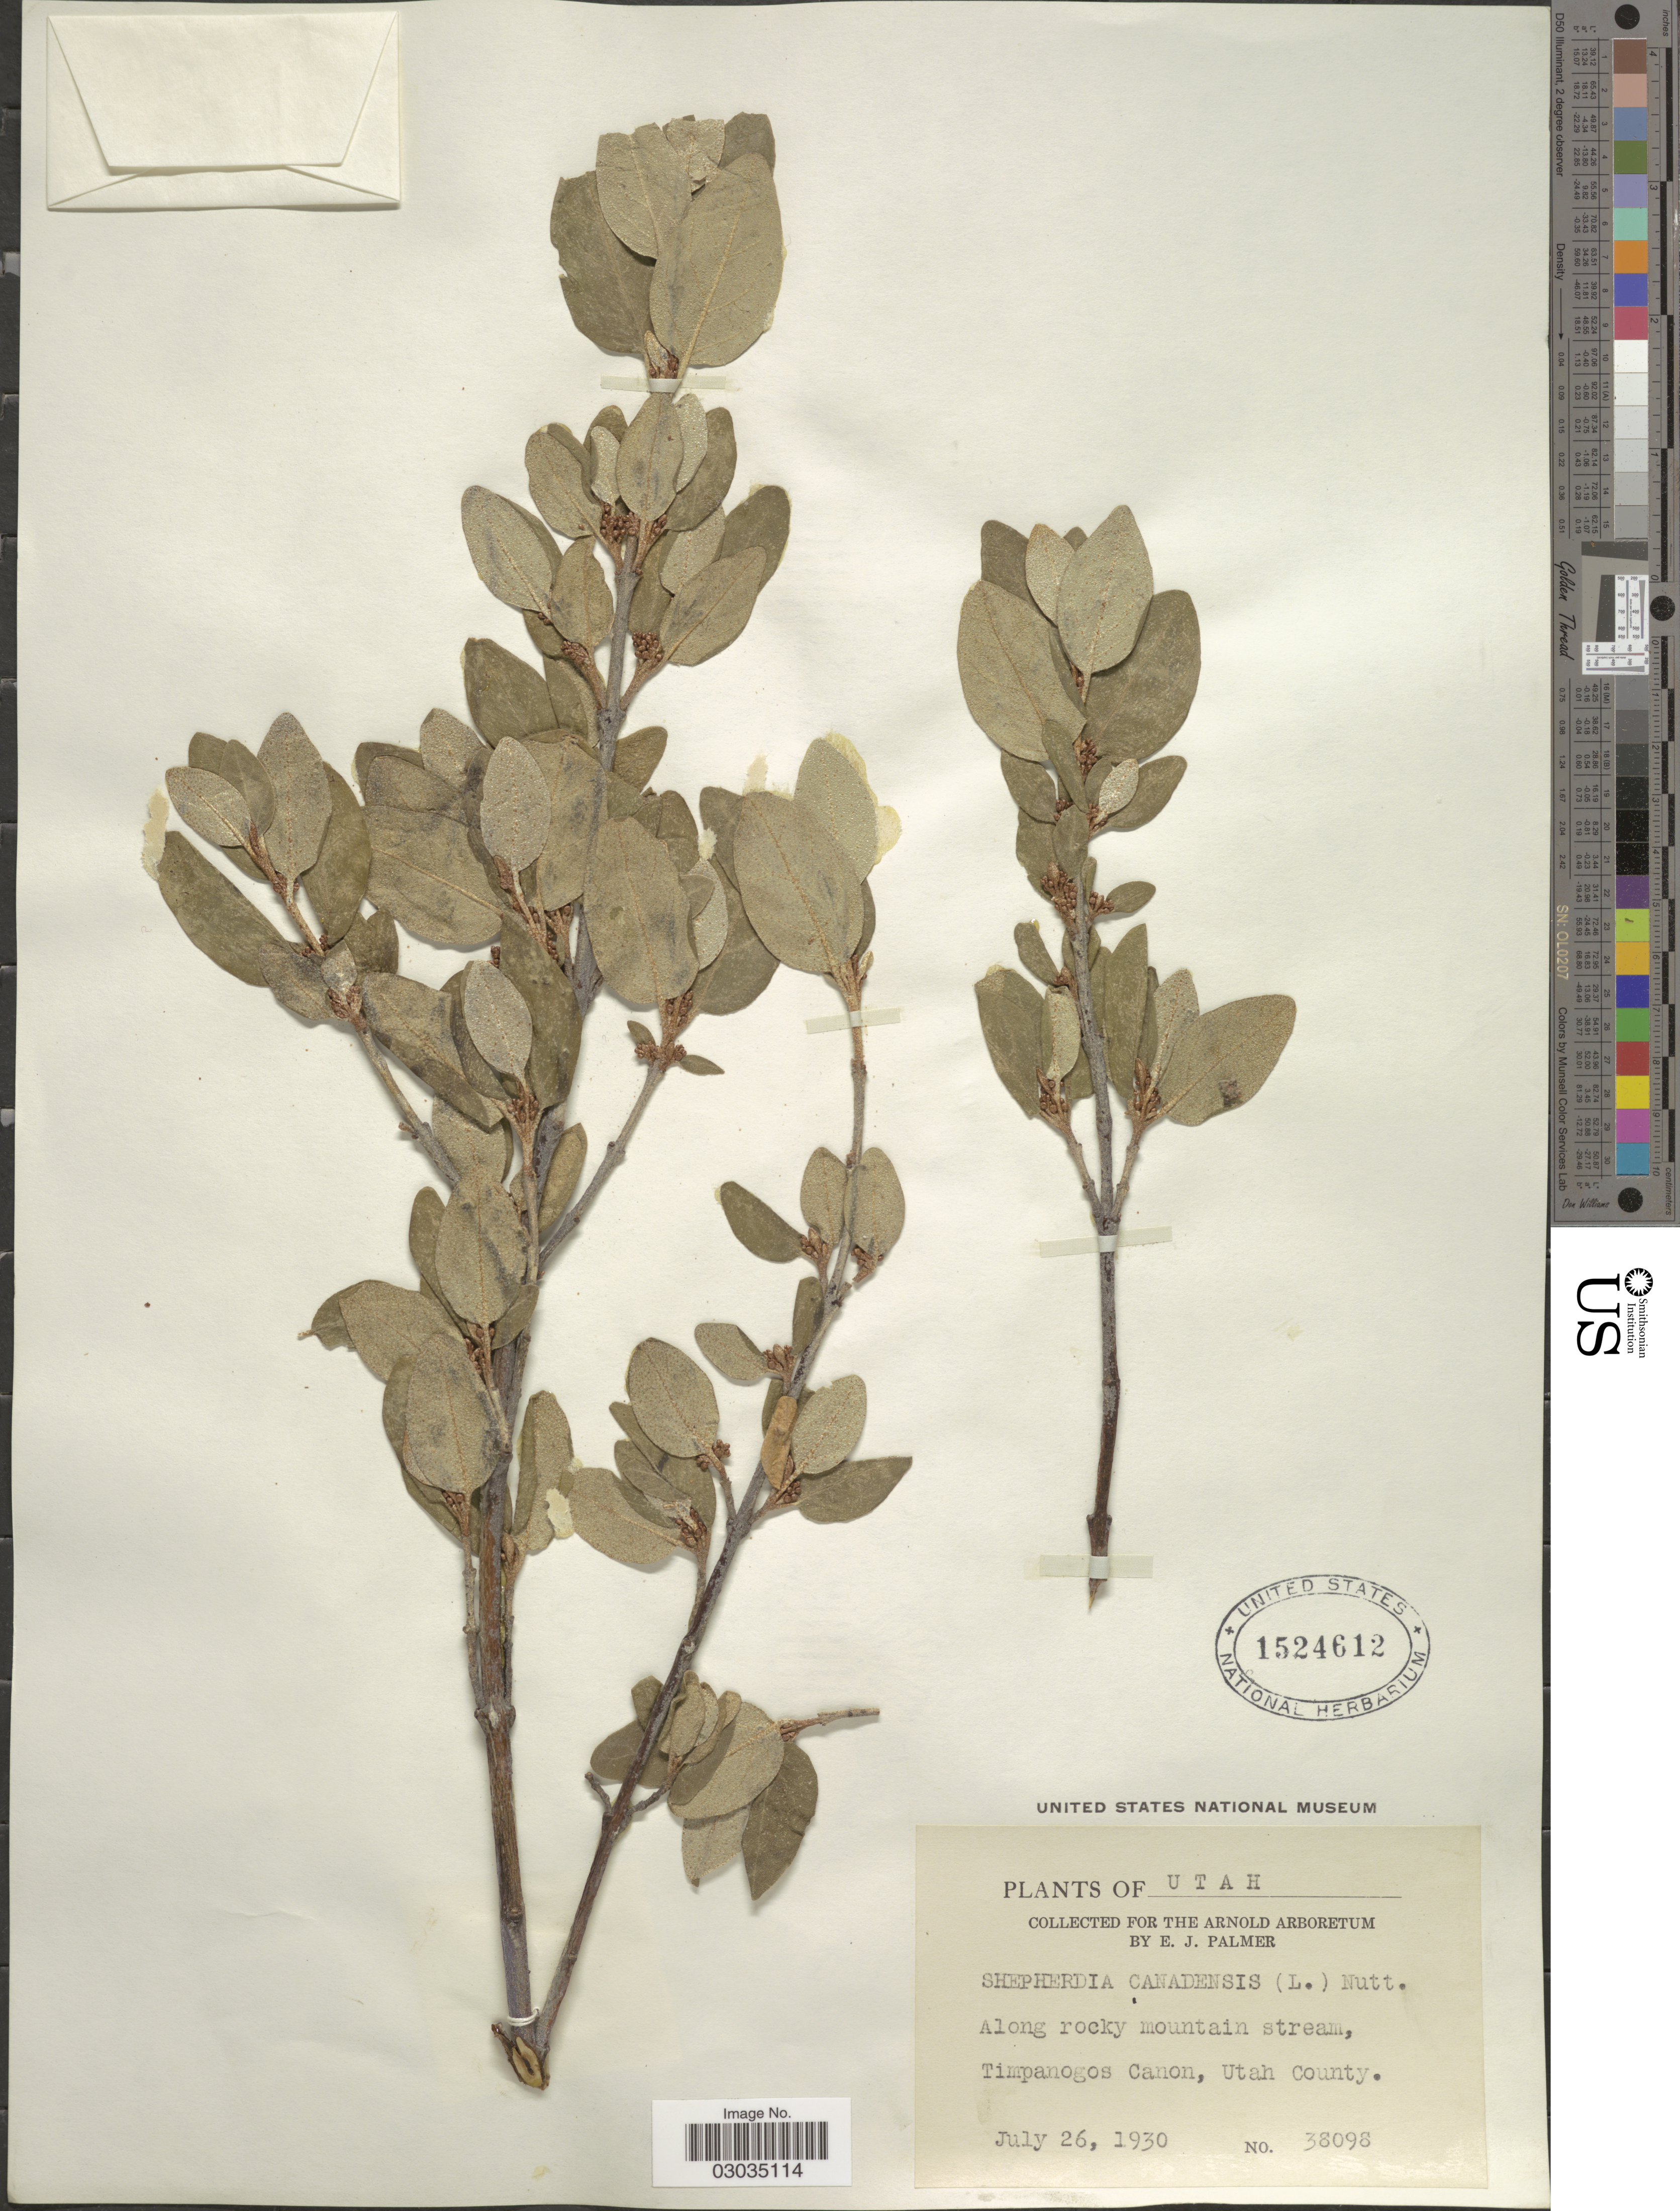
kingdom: Plantae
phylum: Tracheophyta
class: Magnoliopsida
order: Rosales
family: Elaeagnaceae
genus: Shepherdia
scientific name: Shepherdia canadensis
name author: (L.) Nutt.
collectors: E. J. Palmer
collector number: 38098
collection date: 1930-07-26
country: United States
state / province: Utah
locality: Along rocky mountain stream, Timpanogos Canon, Utah County.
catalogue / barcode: US 1524612